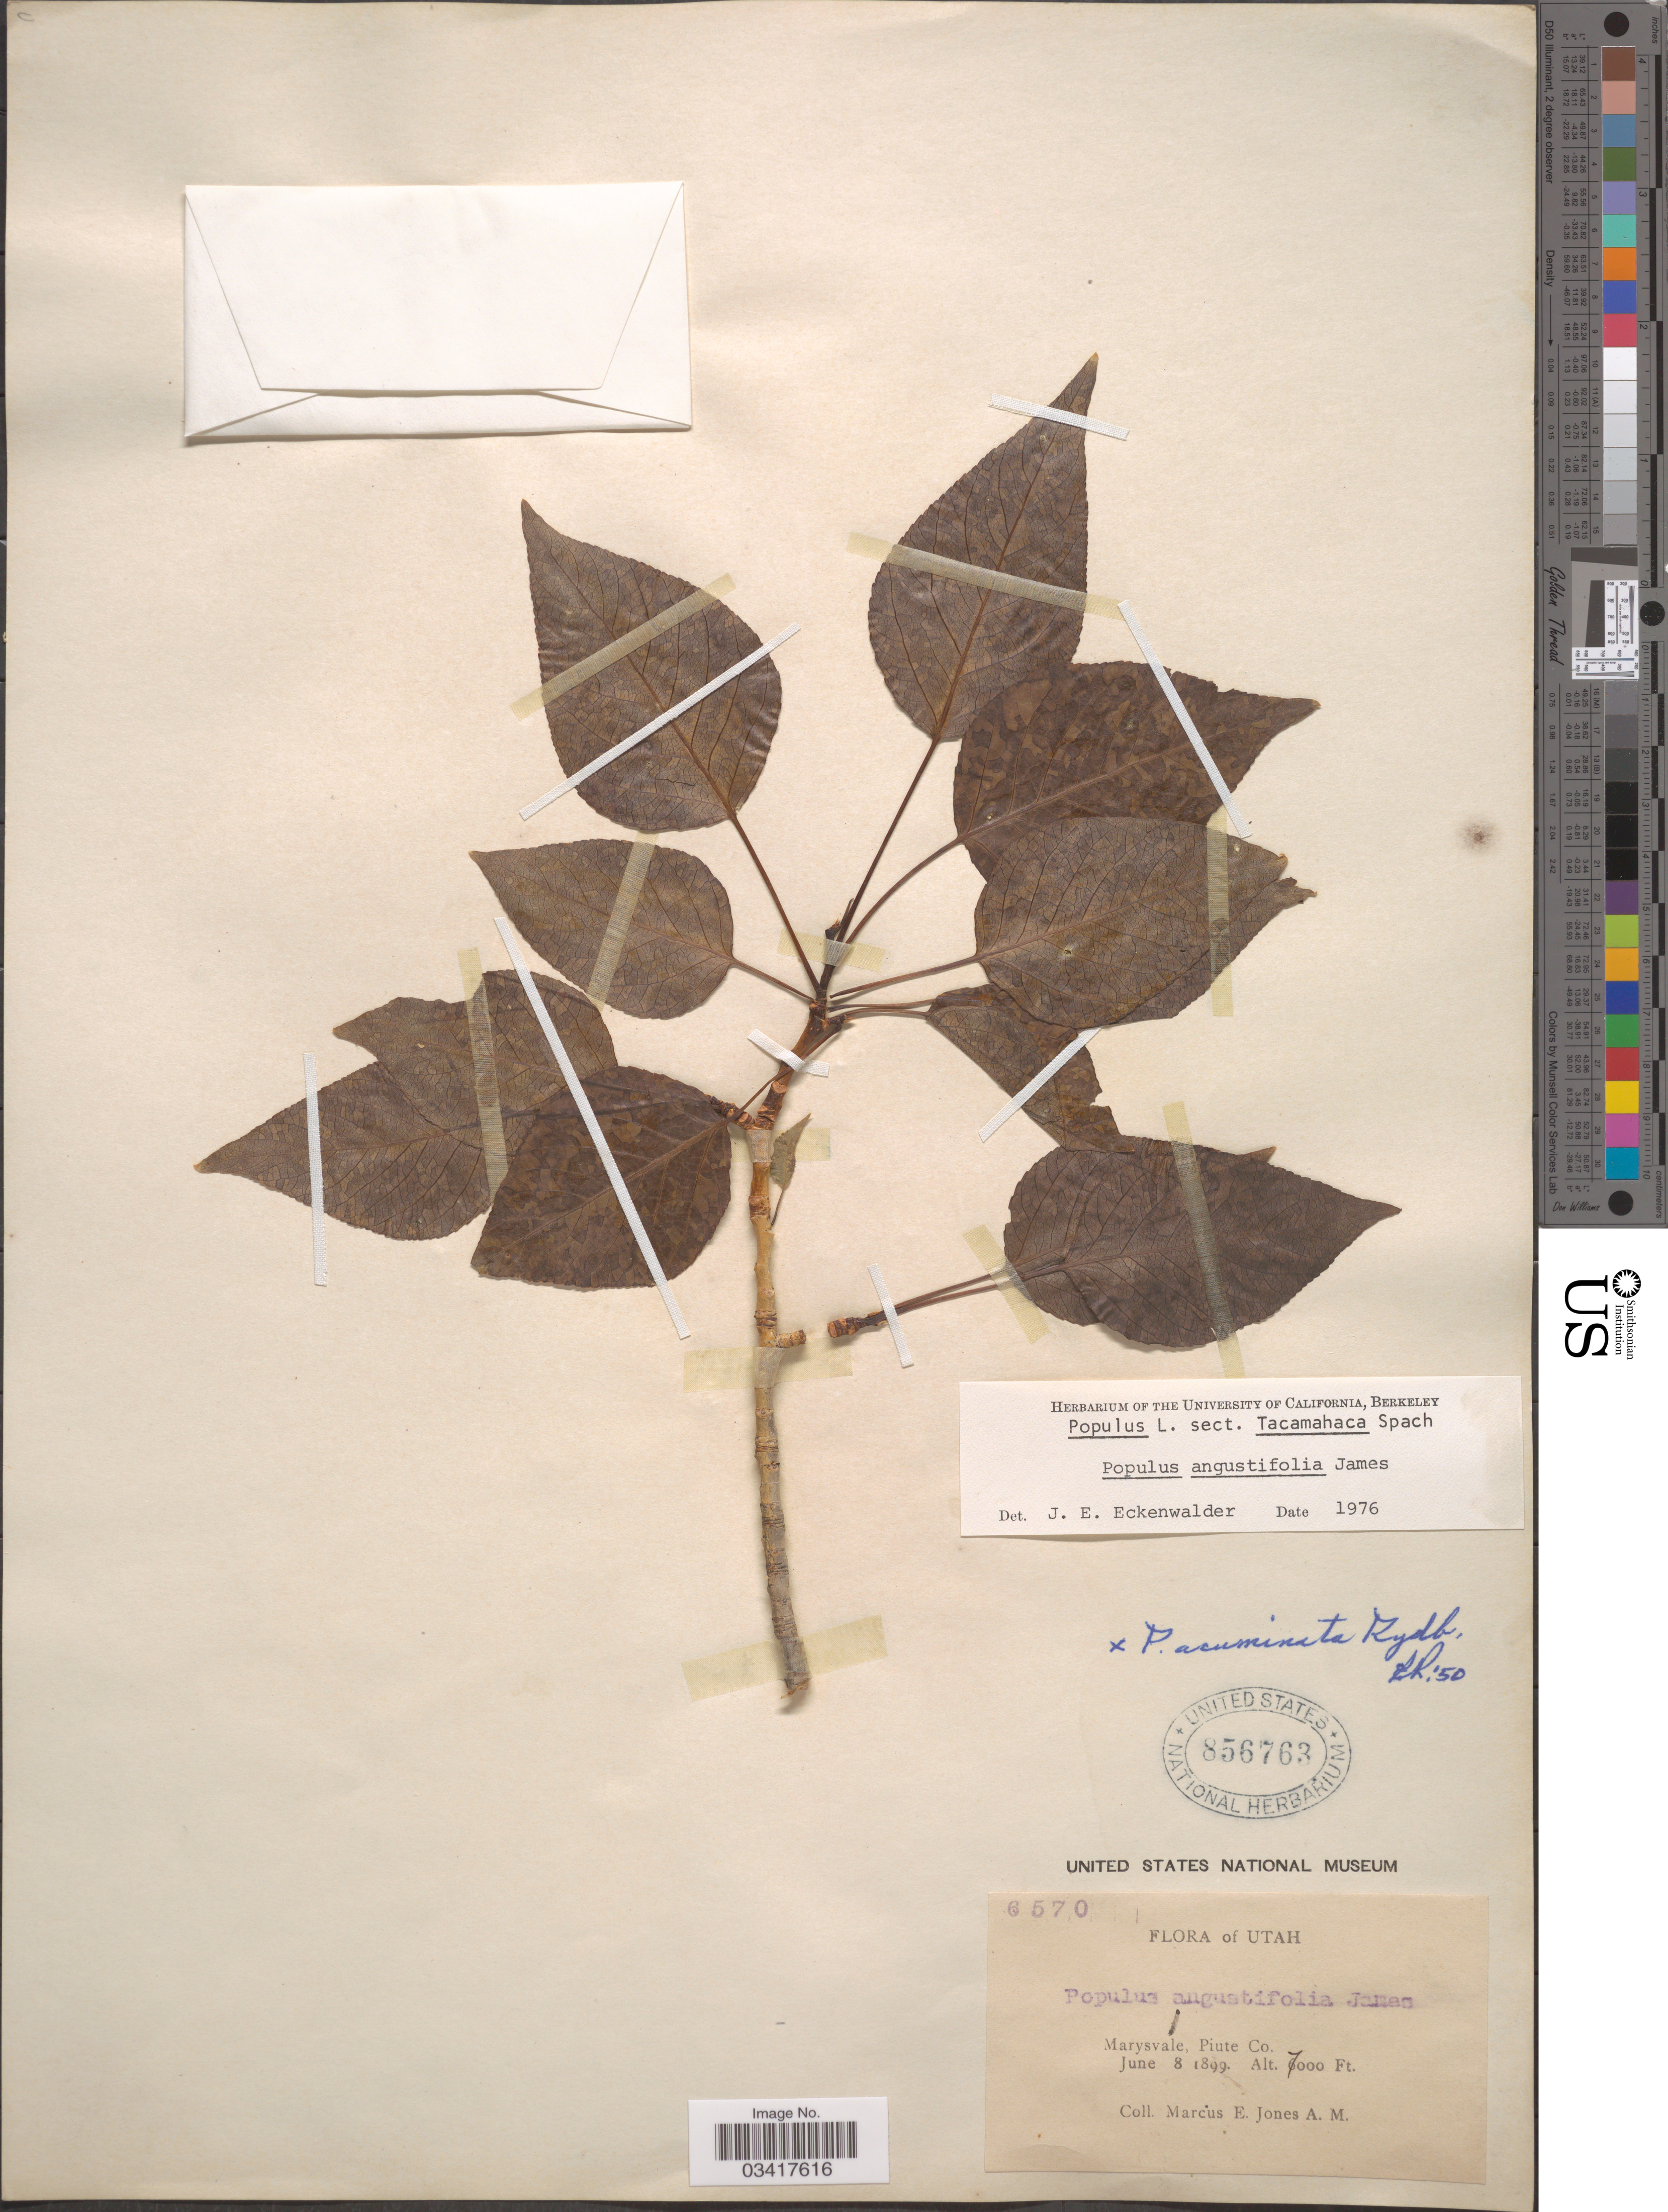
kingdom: Plantae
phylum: Tracheophyta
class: Magnoliopsida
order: Malpighiales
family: Salicaceae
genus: Populus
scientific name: Populus angustifolia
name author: E. James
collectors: M. E. Jones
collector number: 6570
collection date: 1899-06-08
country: United States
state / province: Utah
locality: Marysvale, Piute Co.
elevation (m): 2134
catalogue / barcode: US 856763